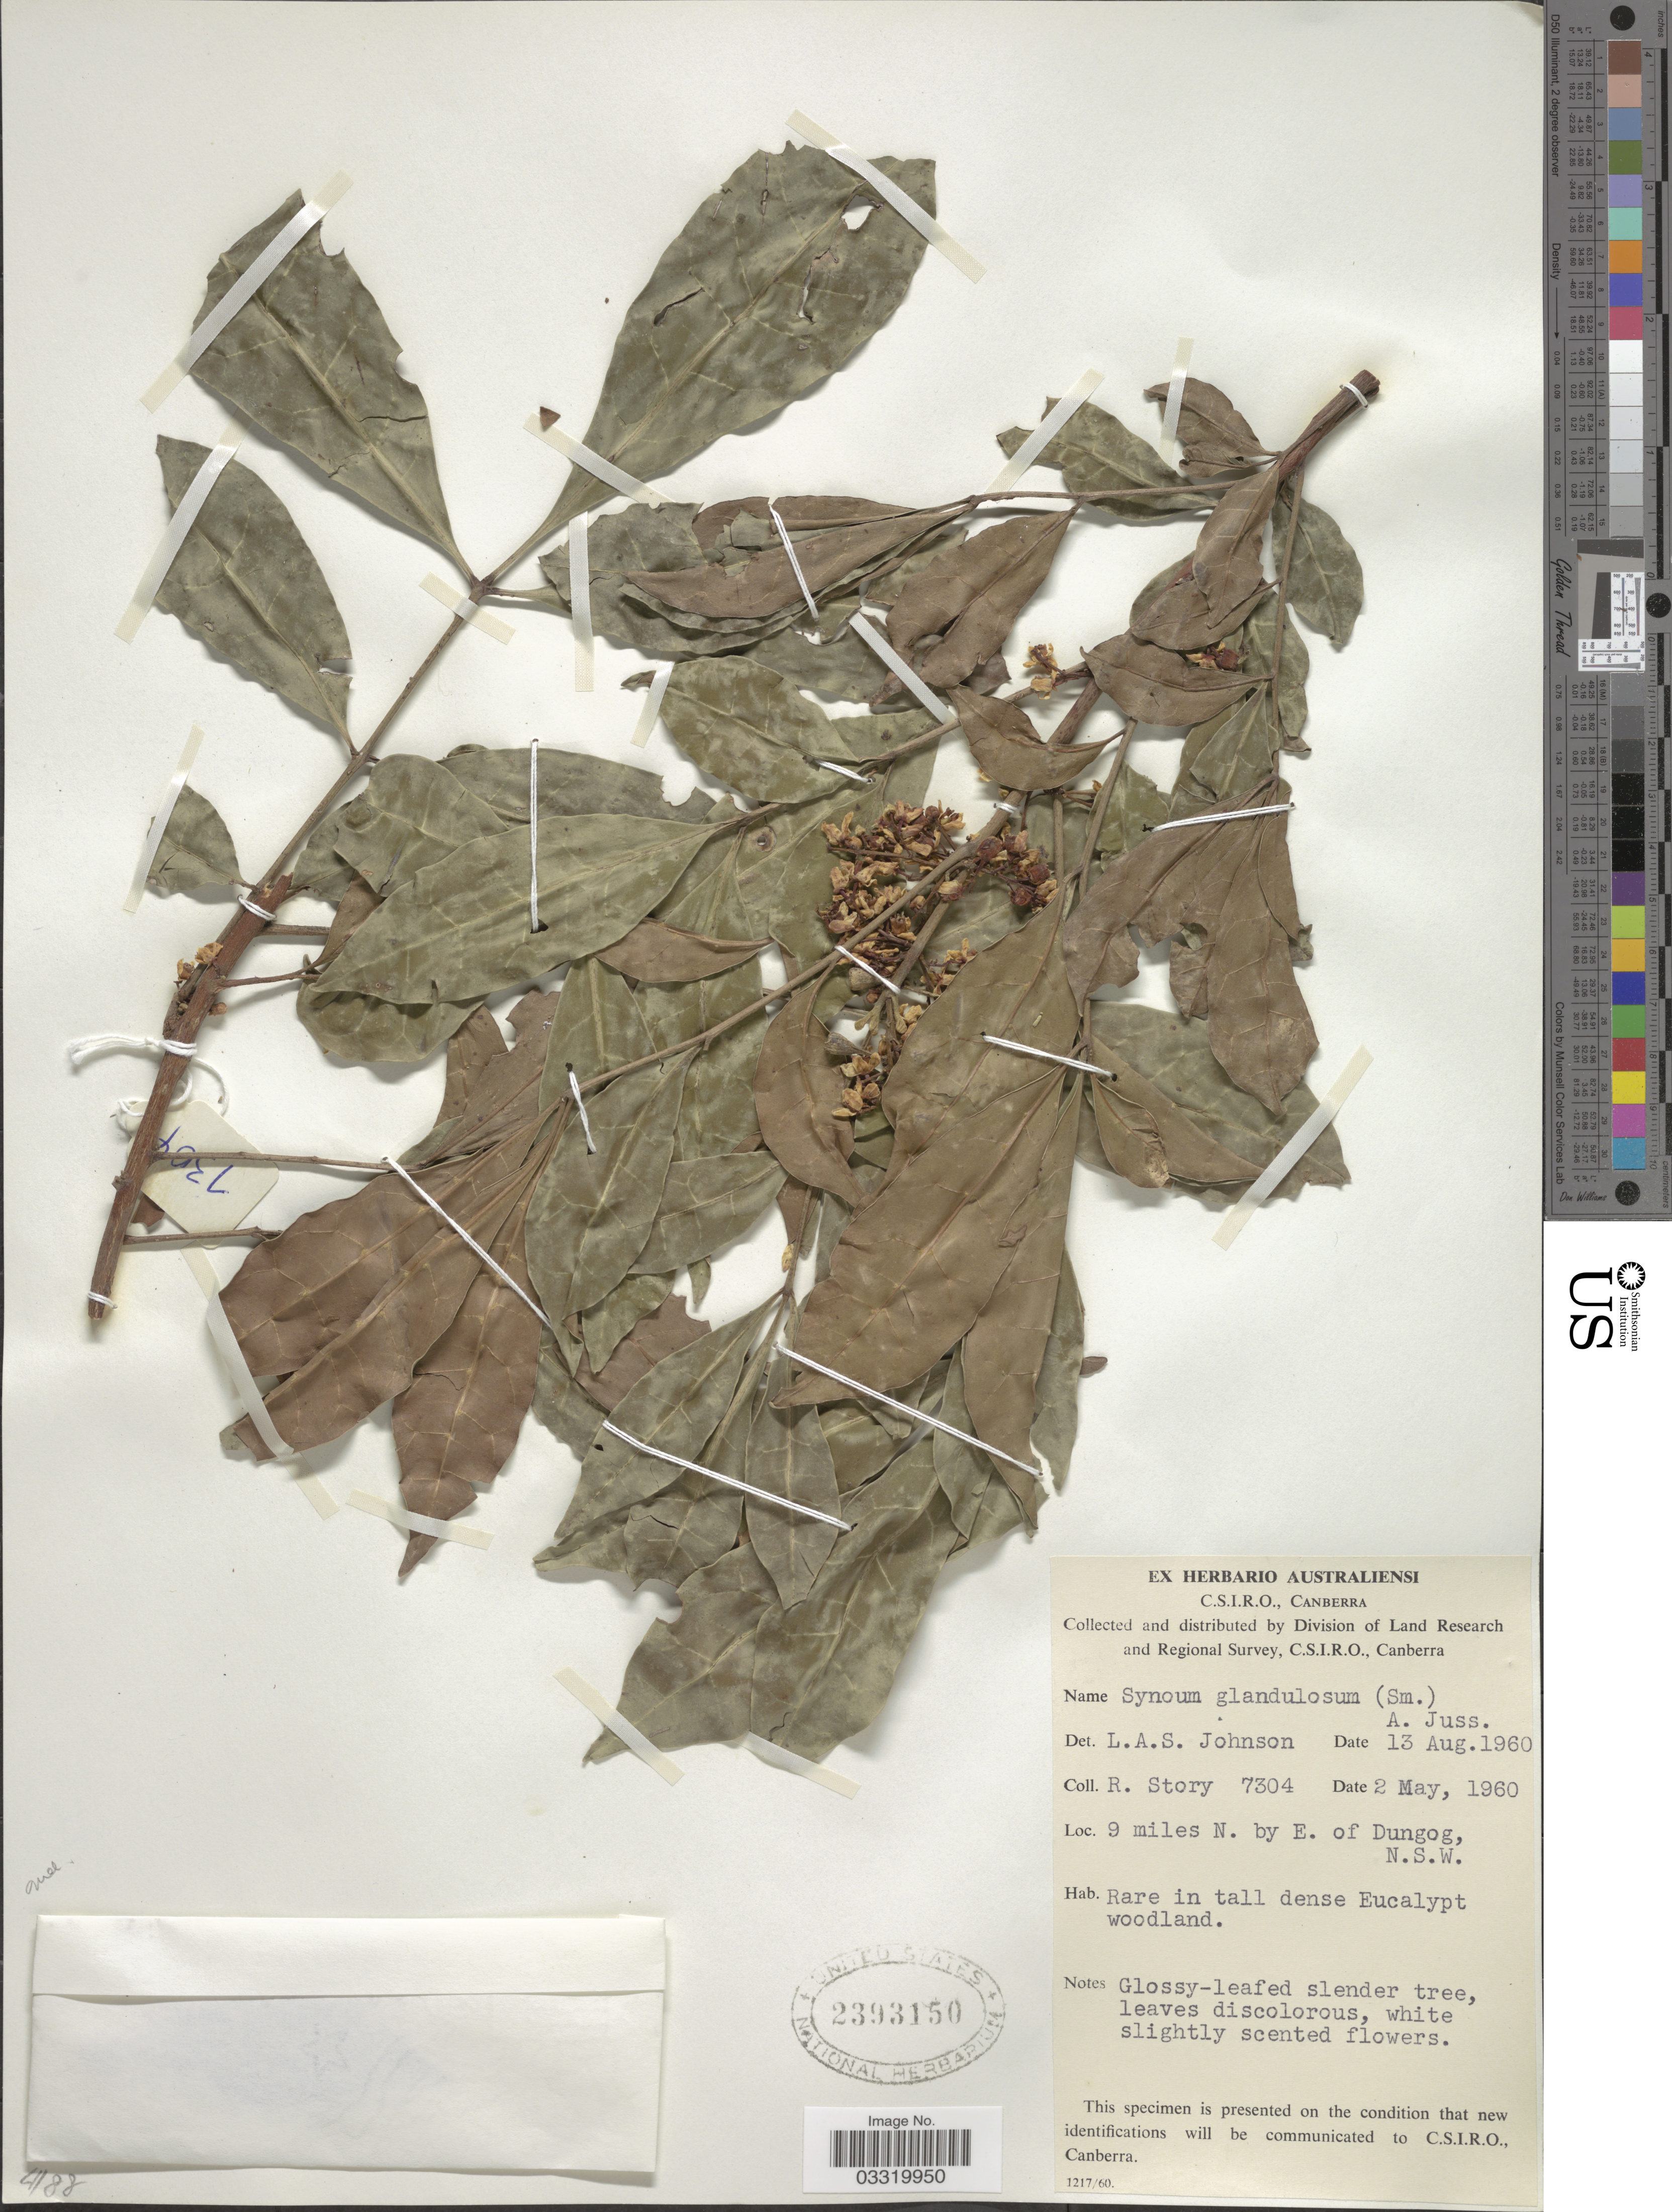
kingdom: Plantae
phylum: Tracheophyta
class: Magnoliopsida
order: Sapindales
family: Meliaceae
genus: Synoum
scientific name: Synoum glandulosum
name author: (Sm.) A. Juss.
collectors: R. Story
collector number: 7304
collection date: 1960-05-02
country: Australia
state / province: New South Wales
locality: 9 miles N. by E. of Dungog.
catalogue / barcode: US 2393150